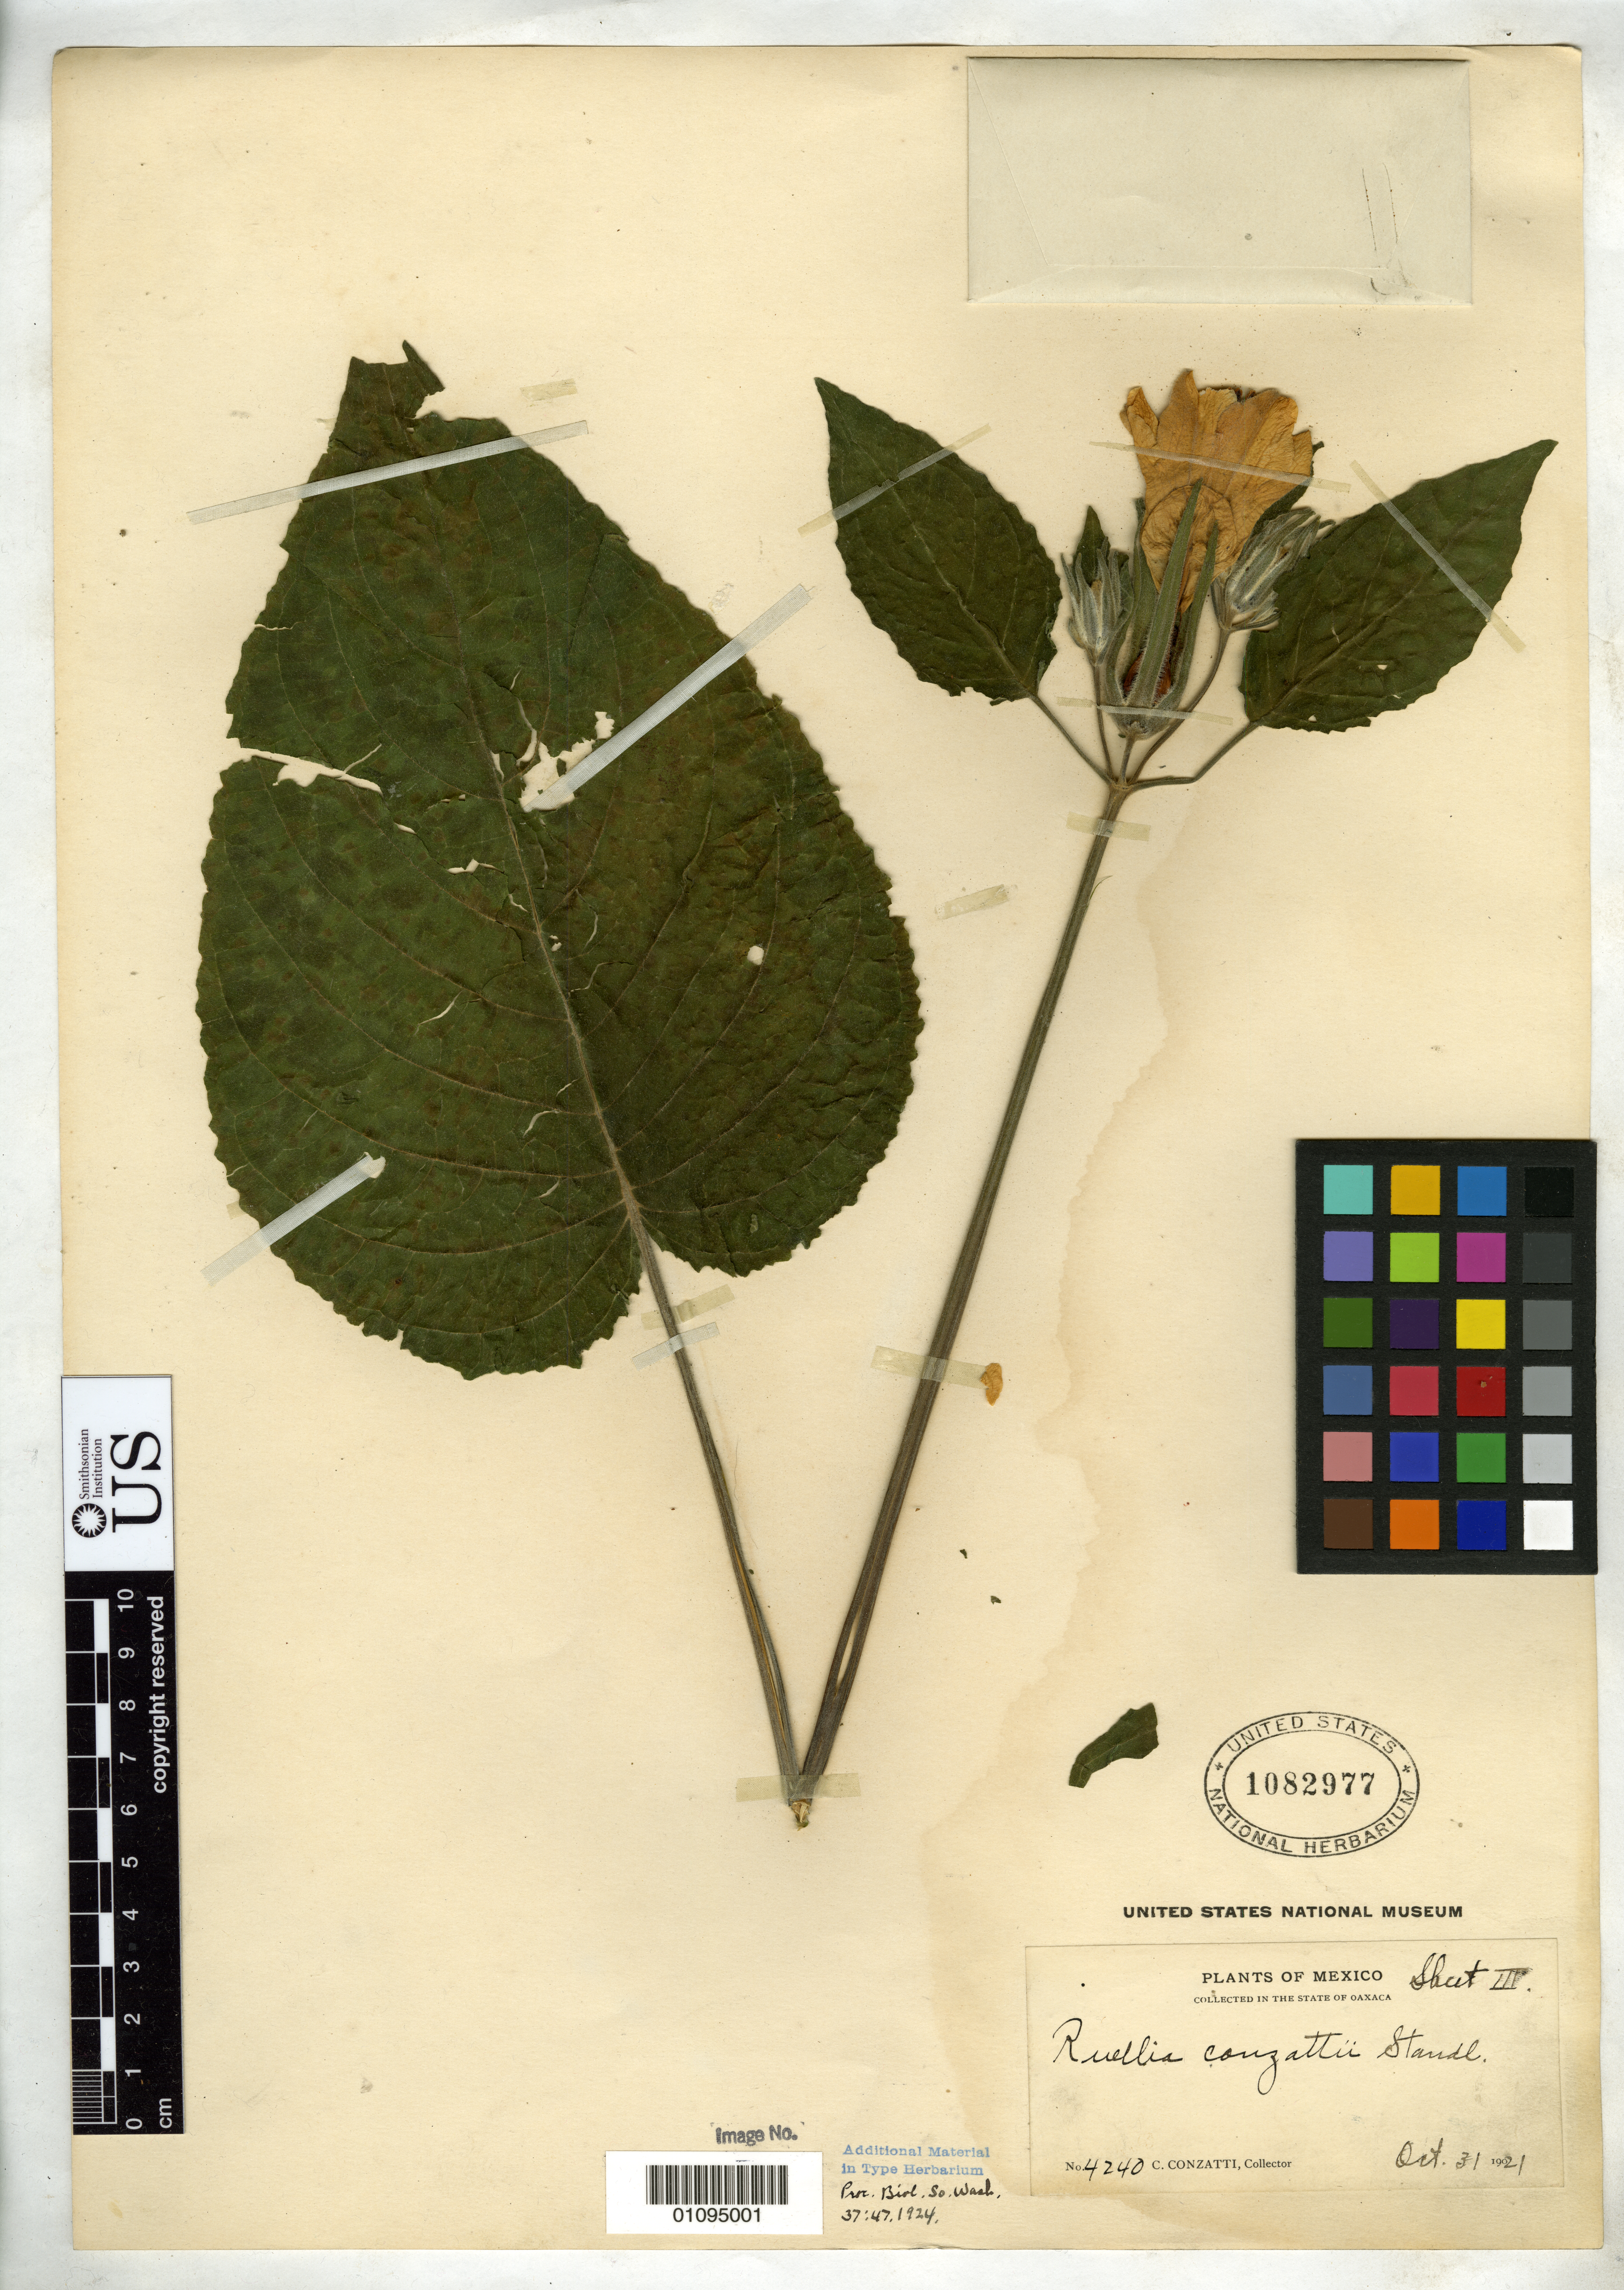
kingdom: Plantae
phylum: Tracheophyta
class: Magnoliopsida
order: Lamiales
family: Acanthaceae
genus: Ruellia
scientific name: Ruellia conzattii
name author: Standl.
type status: Isotype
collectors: C. Conzatti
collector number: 4240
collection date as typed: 31 Oct 1921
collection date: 1921-10-31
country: Mexico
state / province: Oaxaca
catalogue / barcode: US 1082977